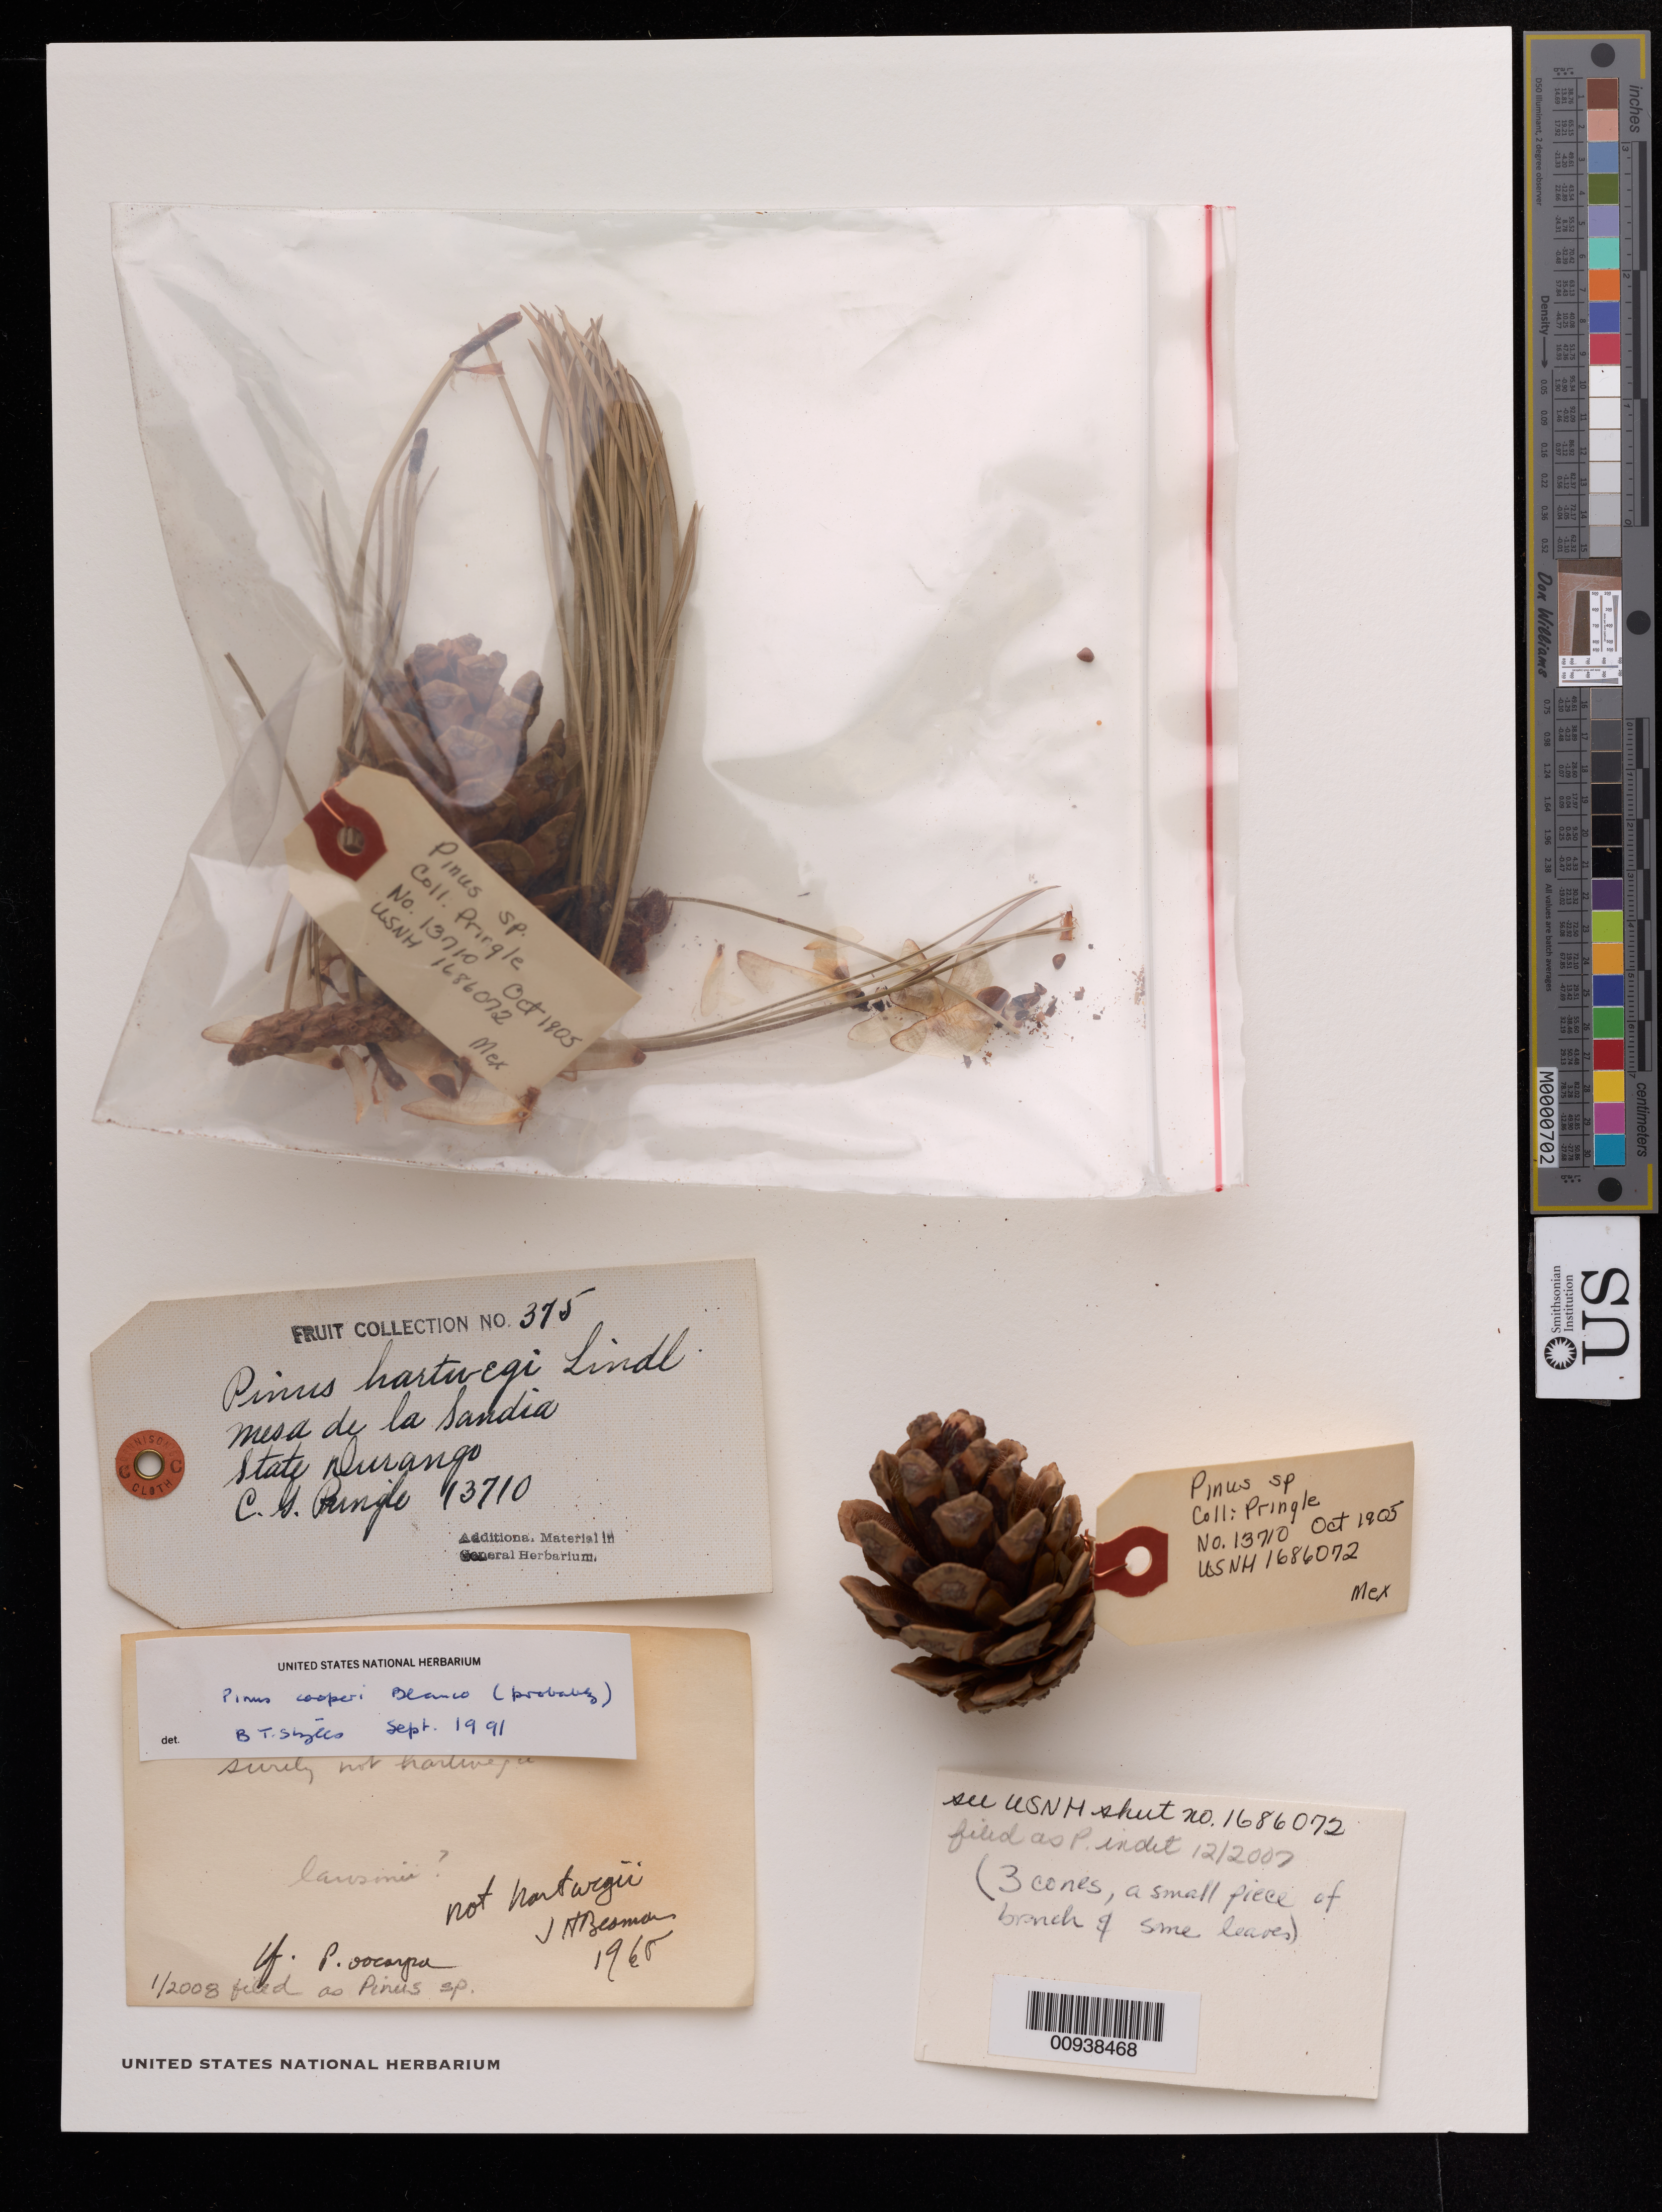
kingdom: Plantae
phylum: Tracheophyta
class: Pinopsida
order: Pinales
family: Pinaceae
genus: Pinus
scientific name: Pinus sp.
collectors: C. G. Pringle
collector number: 13710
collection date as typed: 14 Oct 1905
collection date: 1905-10-14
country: Mexico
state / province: Durango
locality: Mesa de la Sandia.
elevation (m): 2591